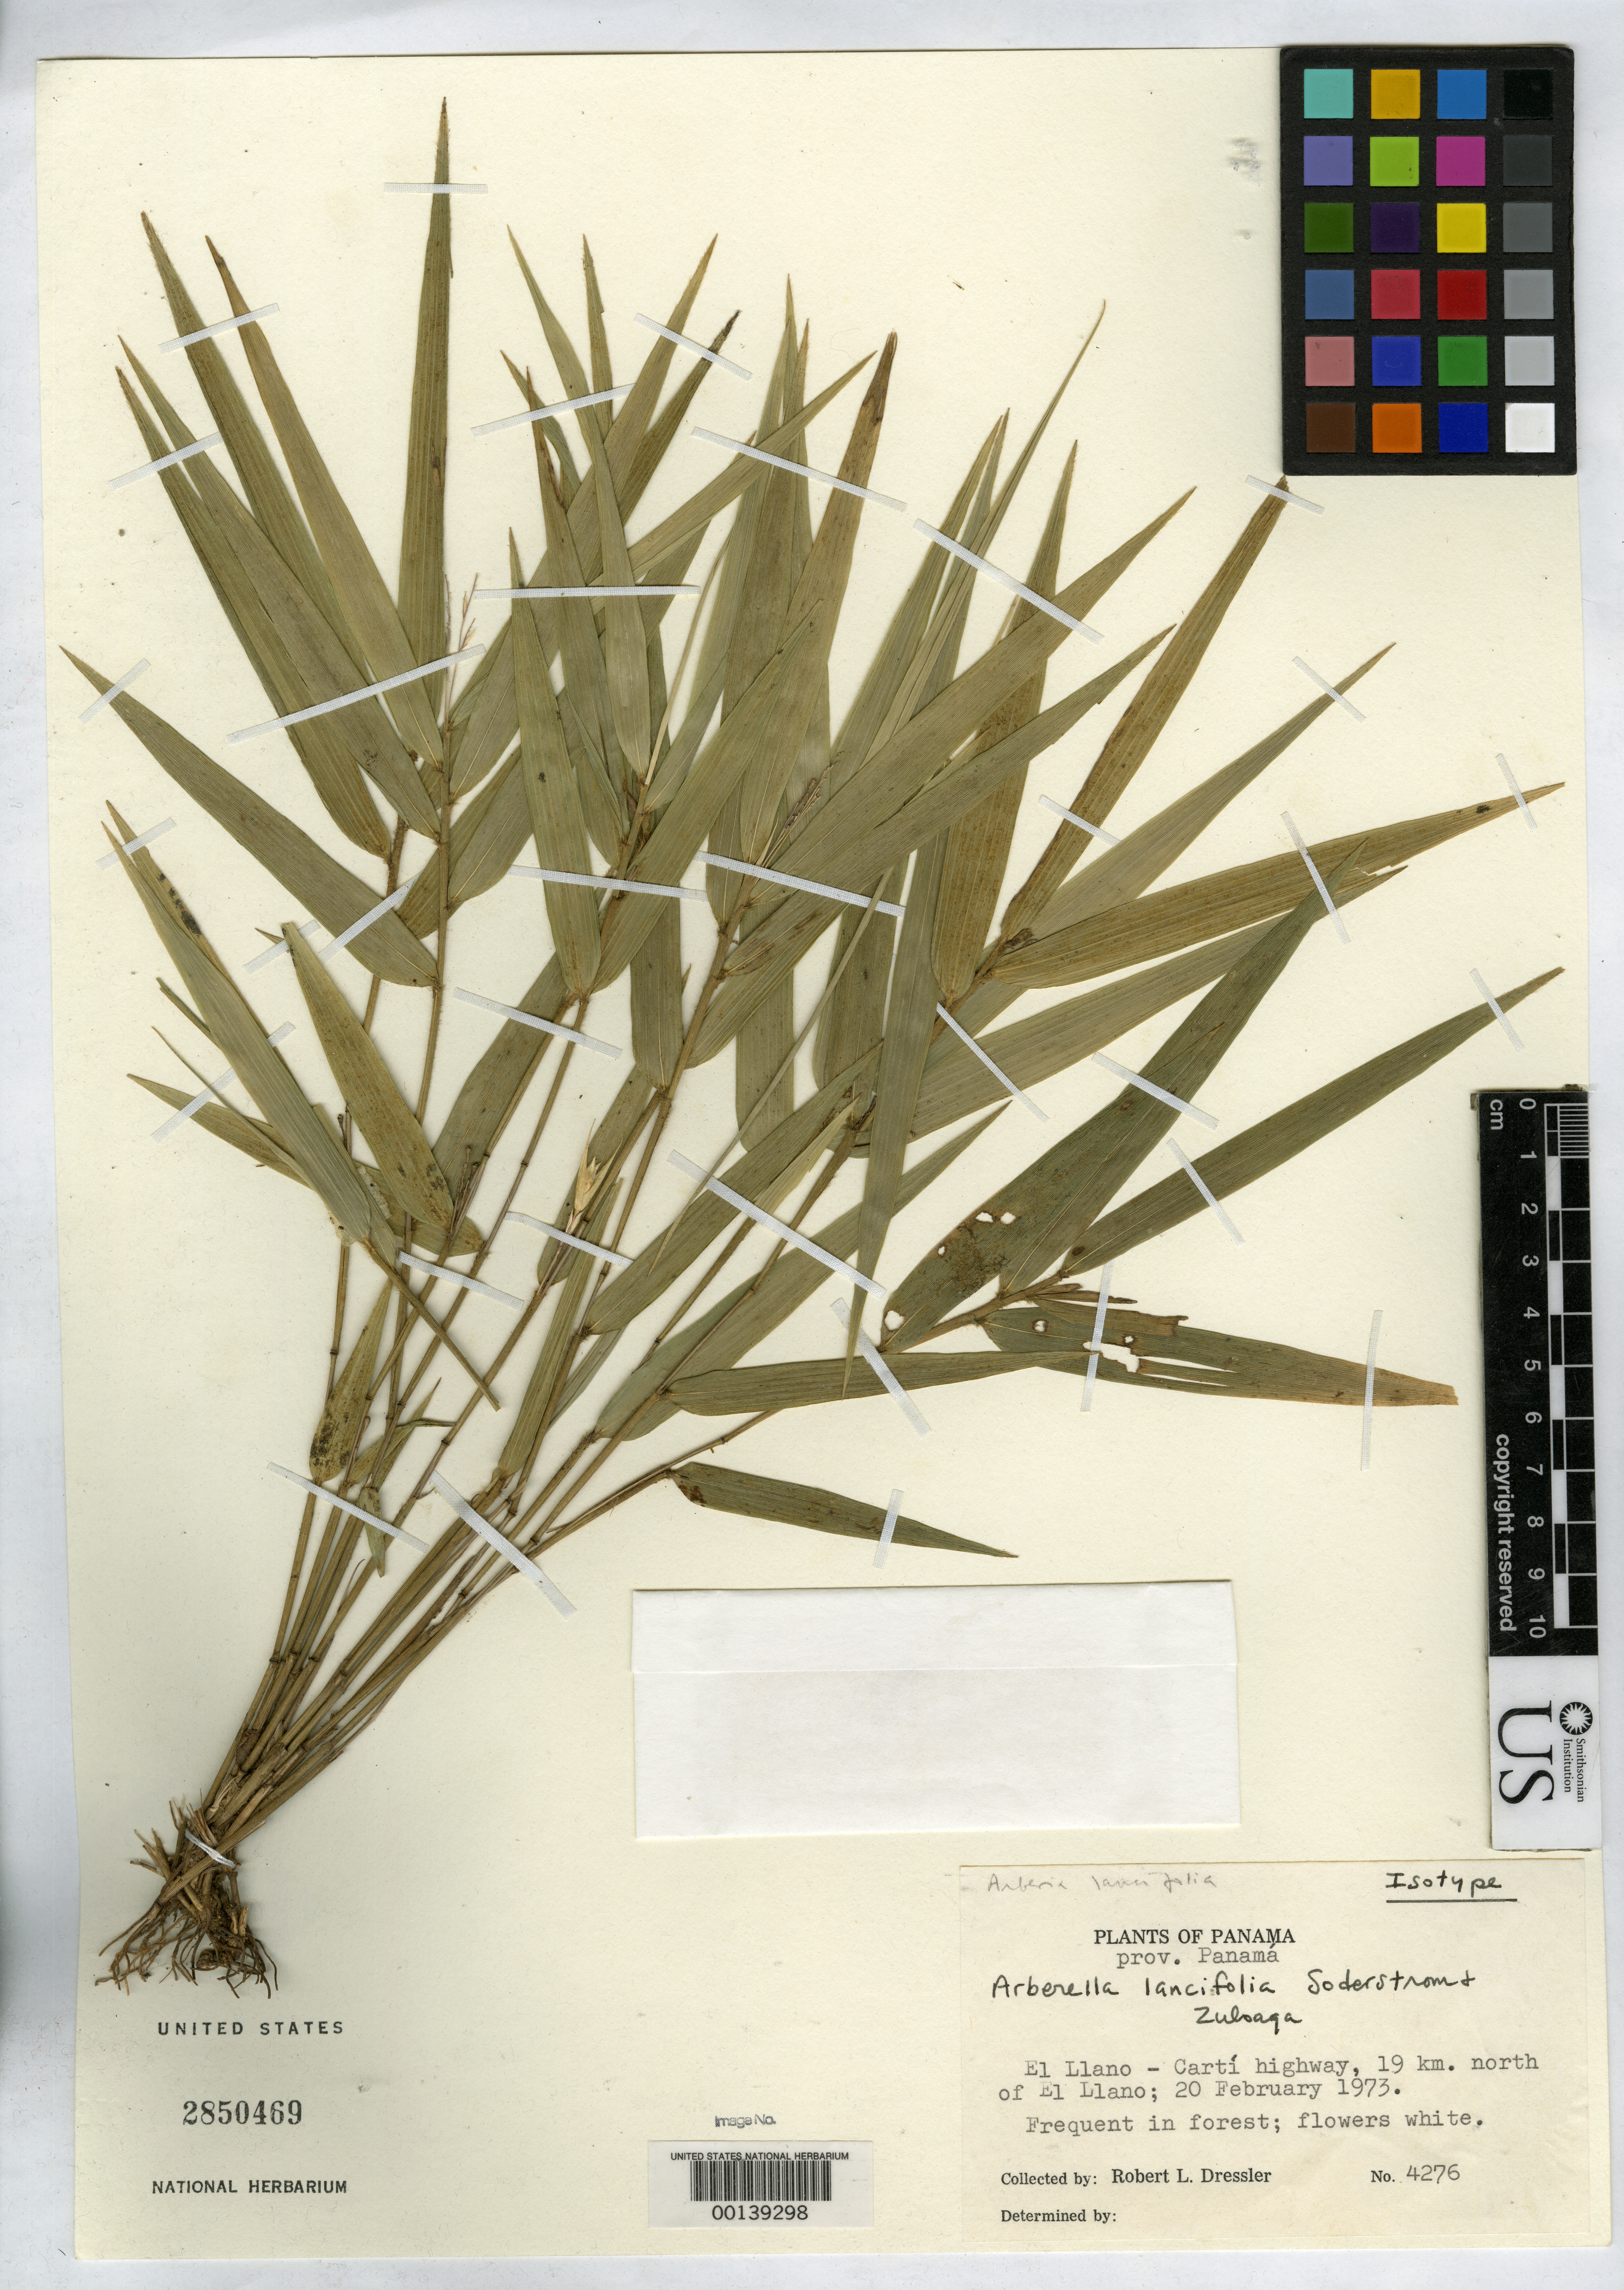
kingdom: Plantae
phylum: Tracheophyta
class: Liliopsida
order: Poales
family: Poaceae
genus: Arberella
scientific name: Arberella lancifolia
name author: Soderstr. & Zuloaga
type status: Isotype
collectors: R. Dressler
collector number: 4276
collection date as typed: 20 Feb 1973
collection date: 1973-02-20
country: Panama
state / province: Panamá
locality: El Llano-Carti Hwy., 19 km N of El Llano.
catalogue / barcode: US 2850469